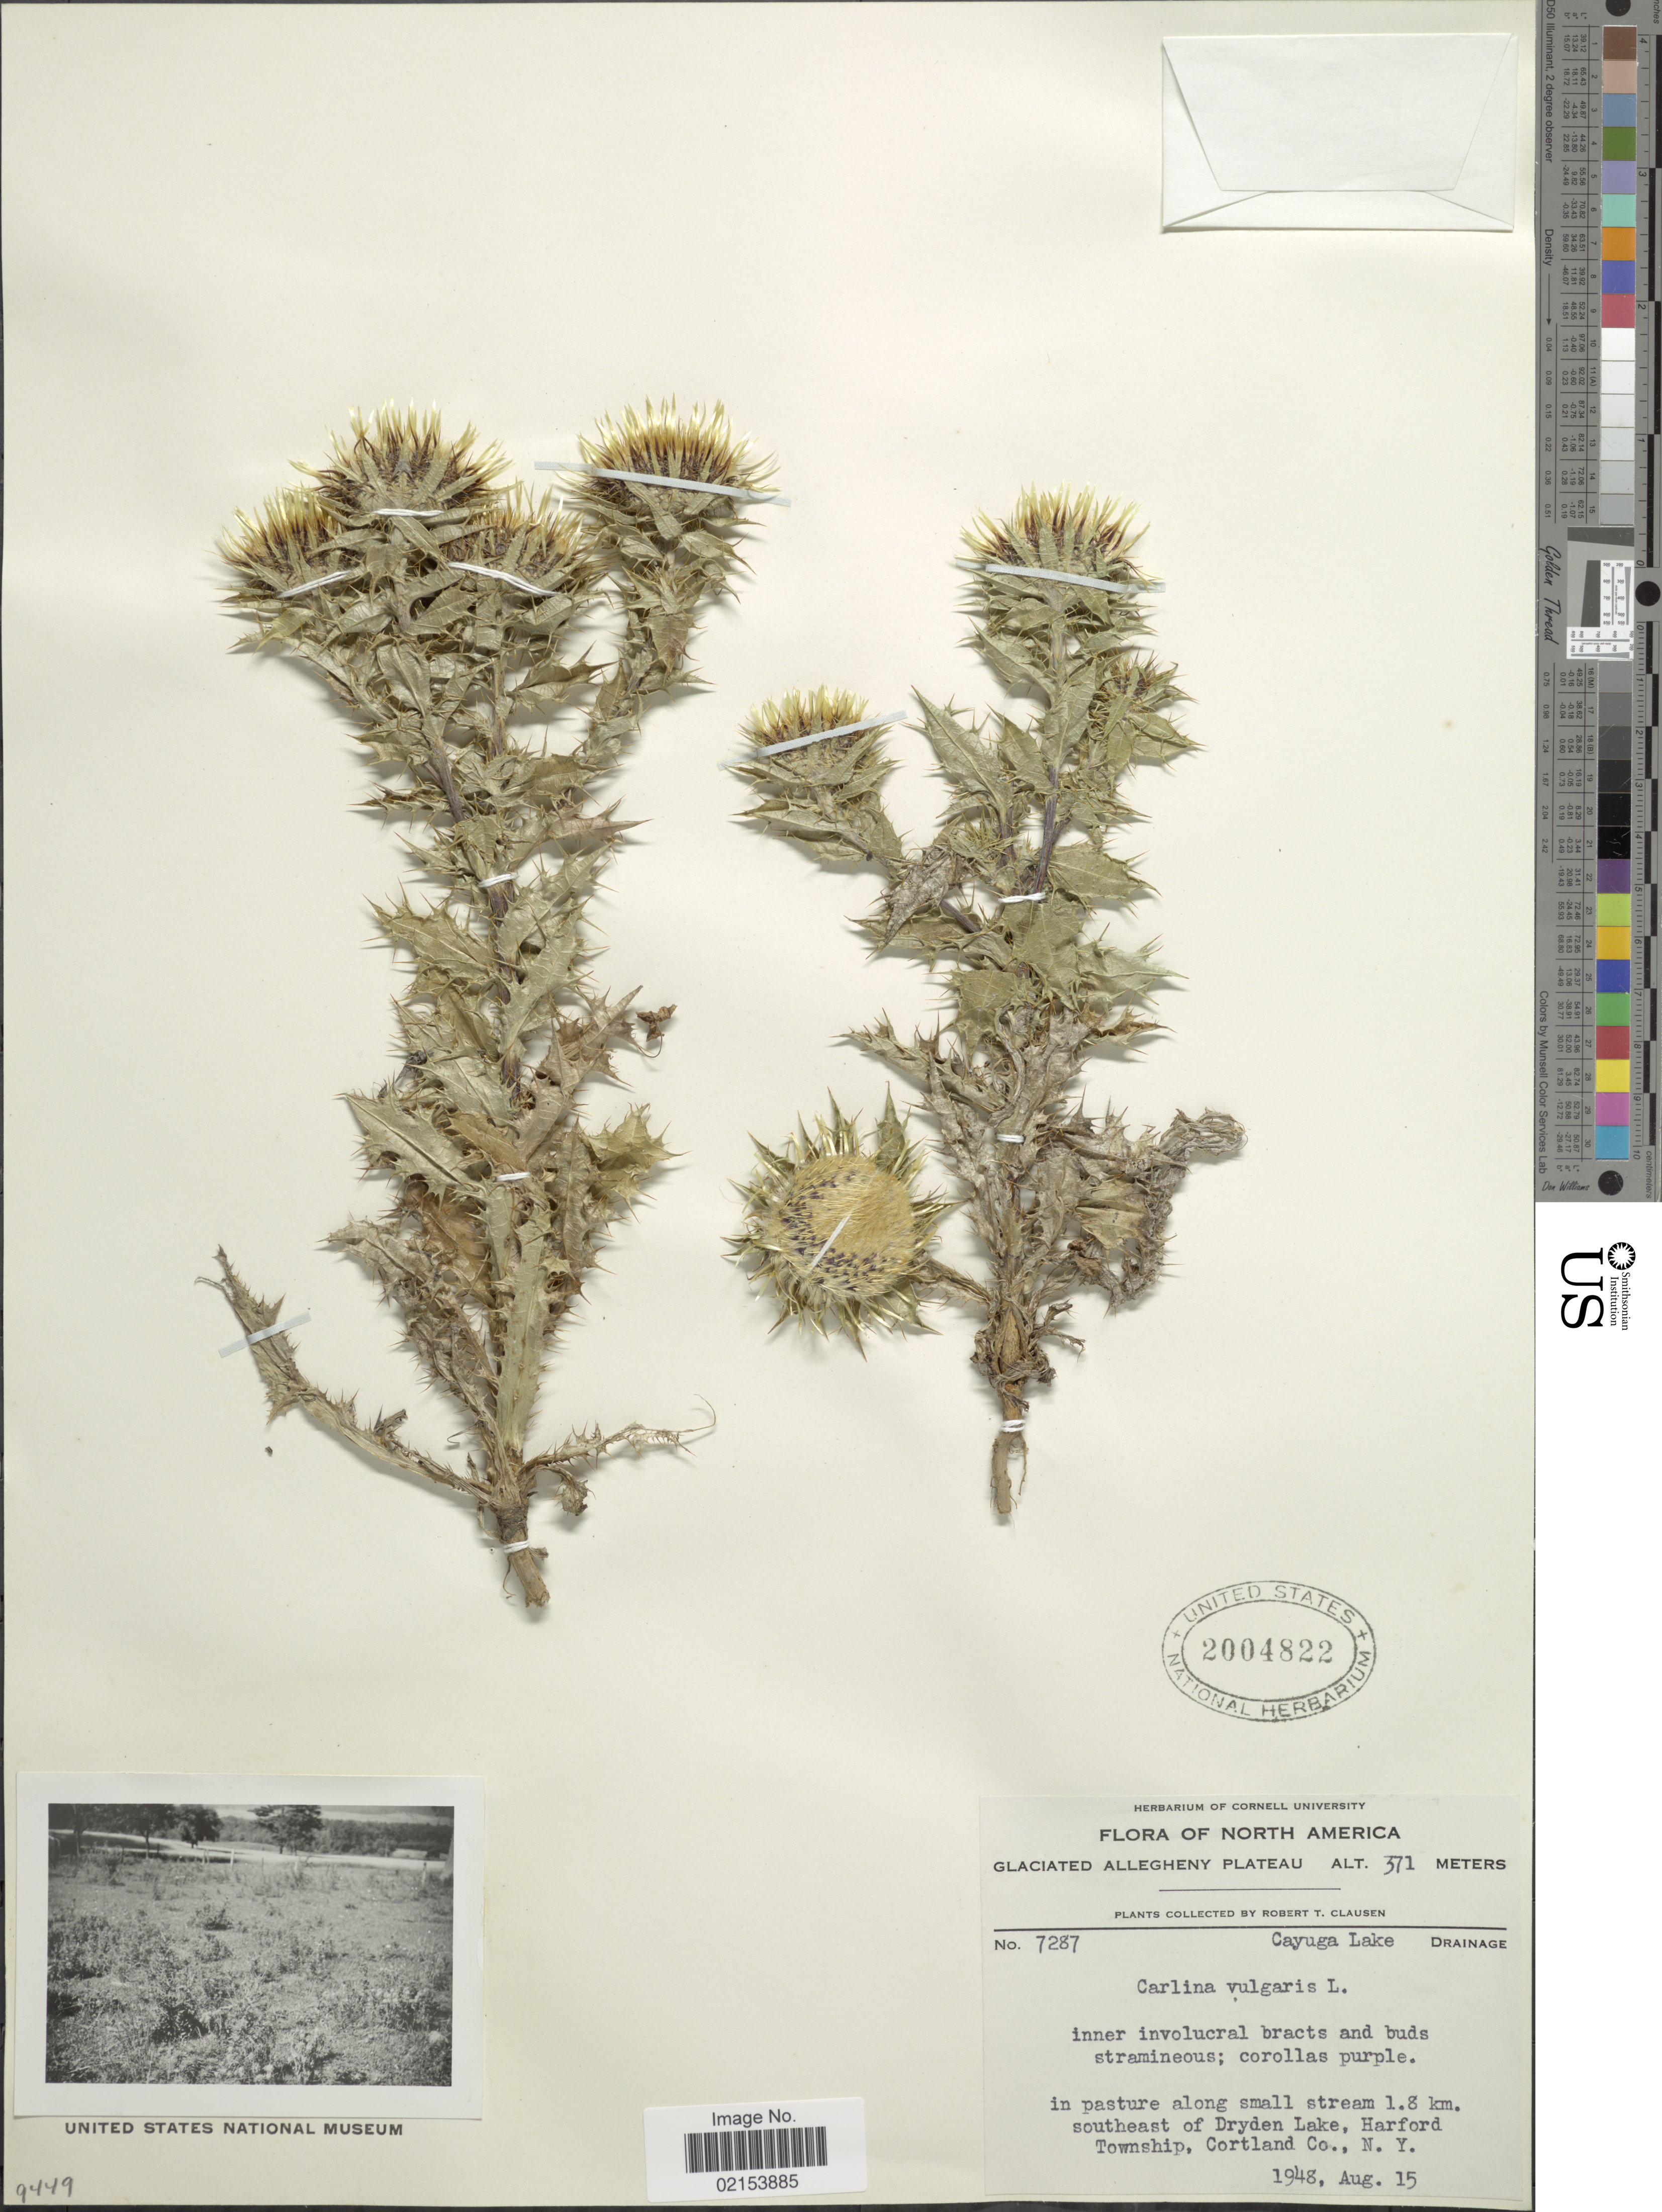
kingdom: Plantae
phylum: Tracheophyta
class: Magnoliopsida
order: Asterales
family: Asteraceae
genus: Carlina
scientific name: Carlina vulgaris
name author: L.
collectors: R. T. Clausen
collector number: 7287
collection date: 1948-08-15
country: United States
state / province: New York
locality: Along small stream 1.8 km. southeast of Dryden Lake, Harford Township, Cortland co. Cayuga lake Drainage Glaciated Allegheny Plateau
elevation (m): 371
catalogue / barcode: US 2004822